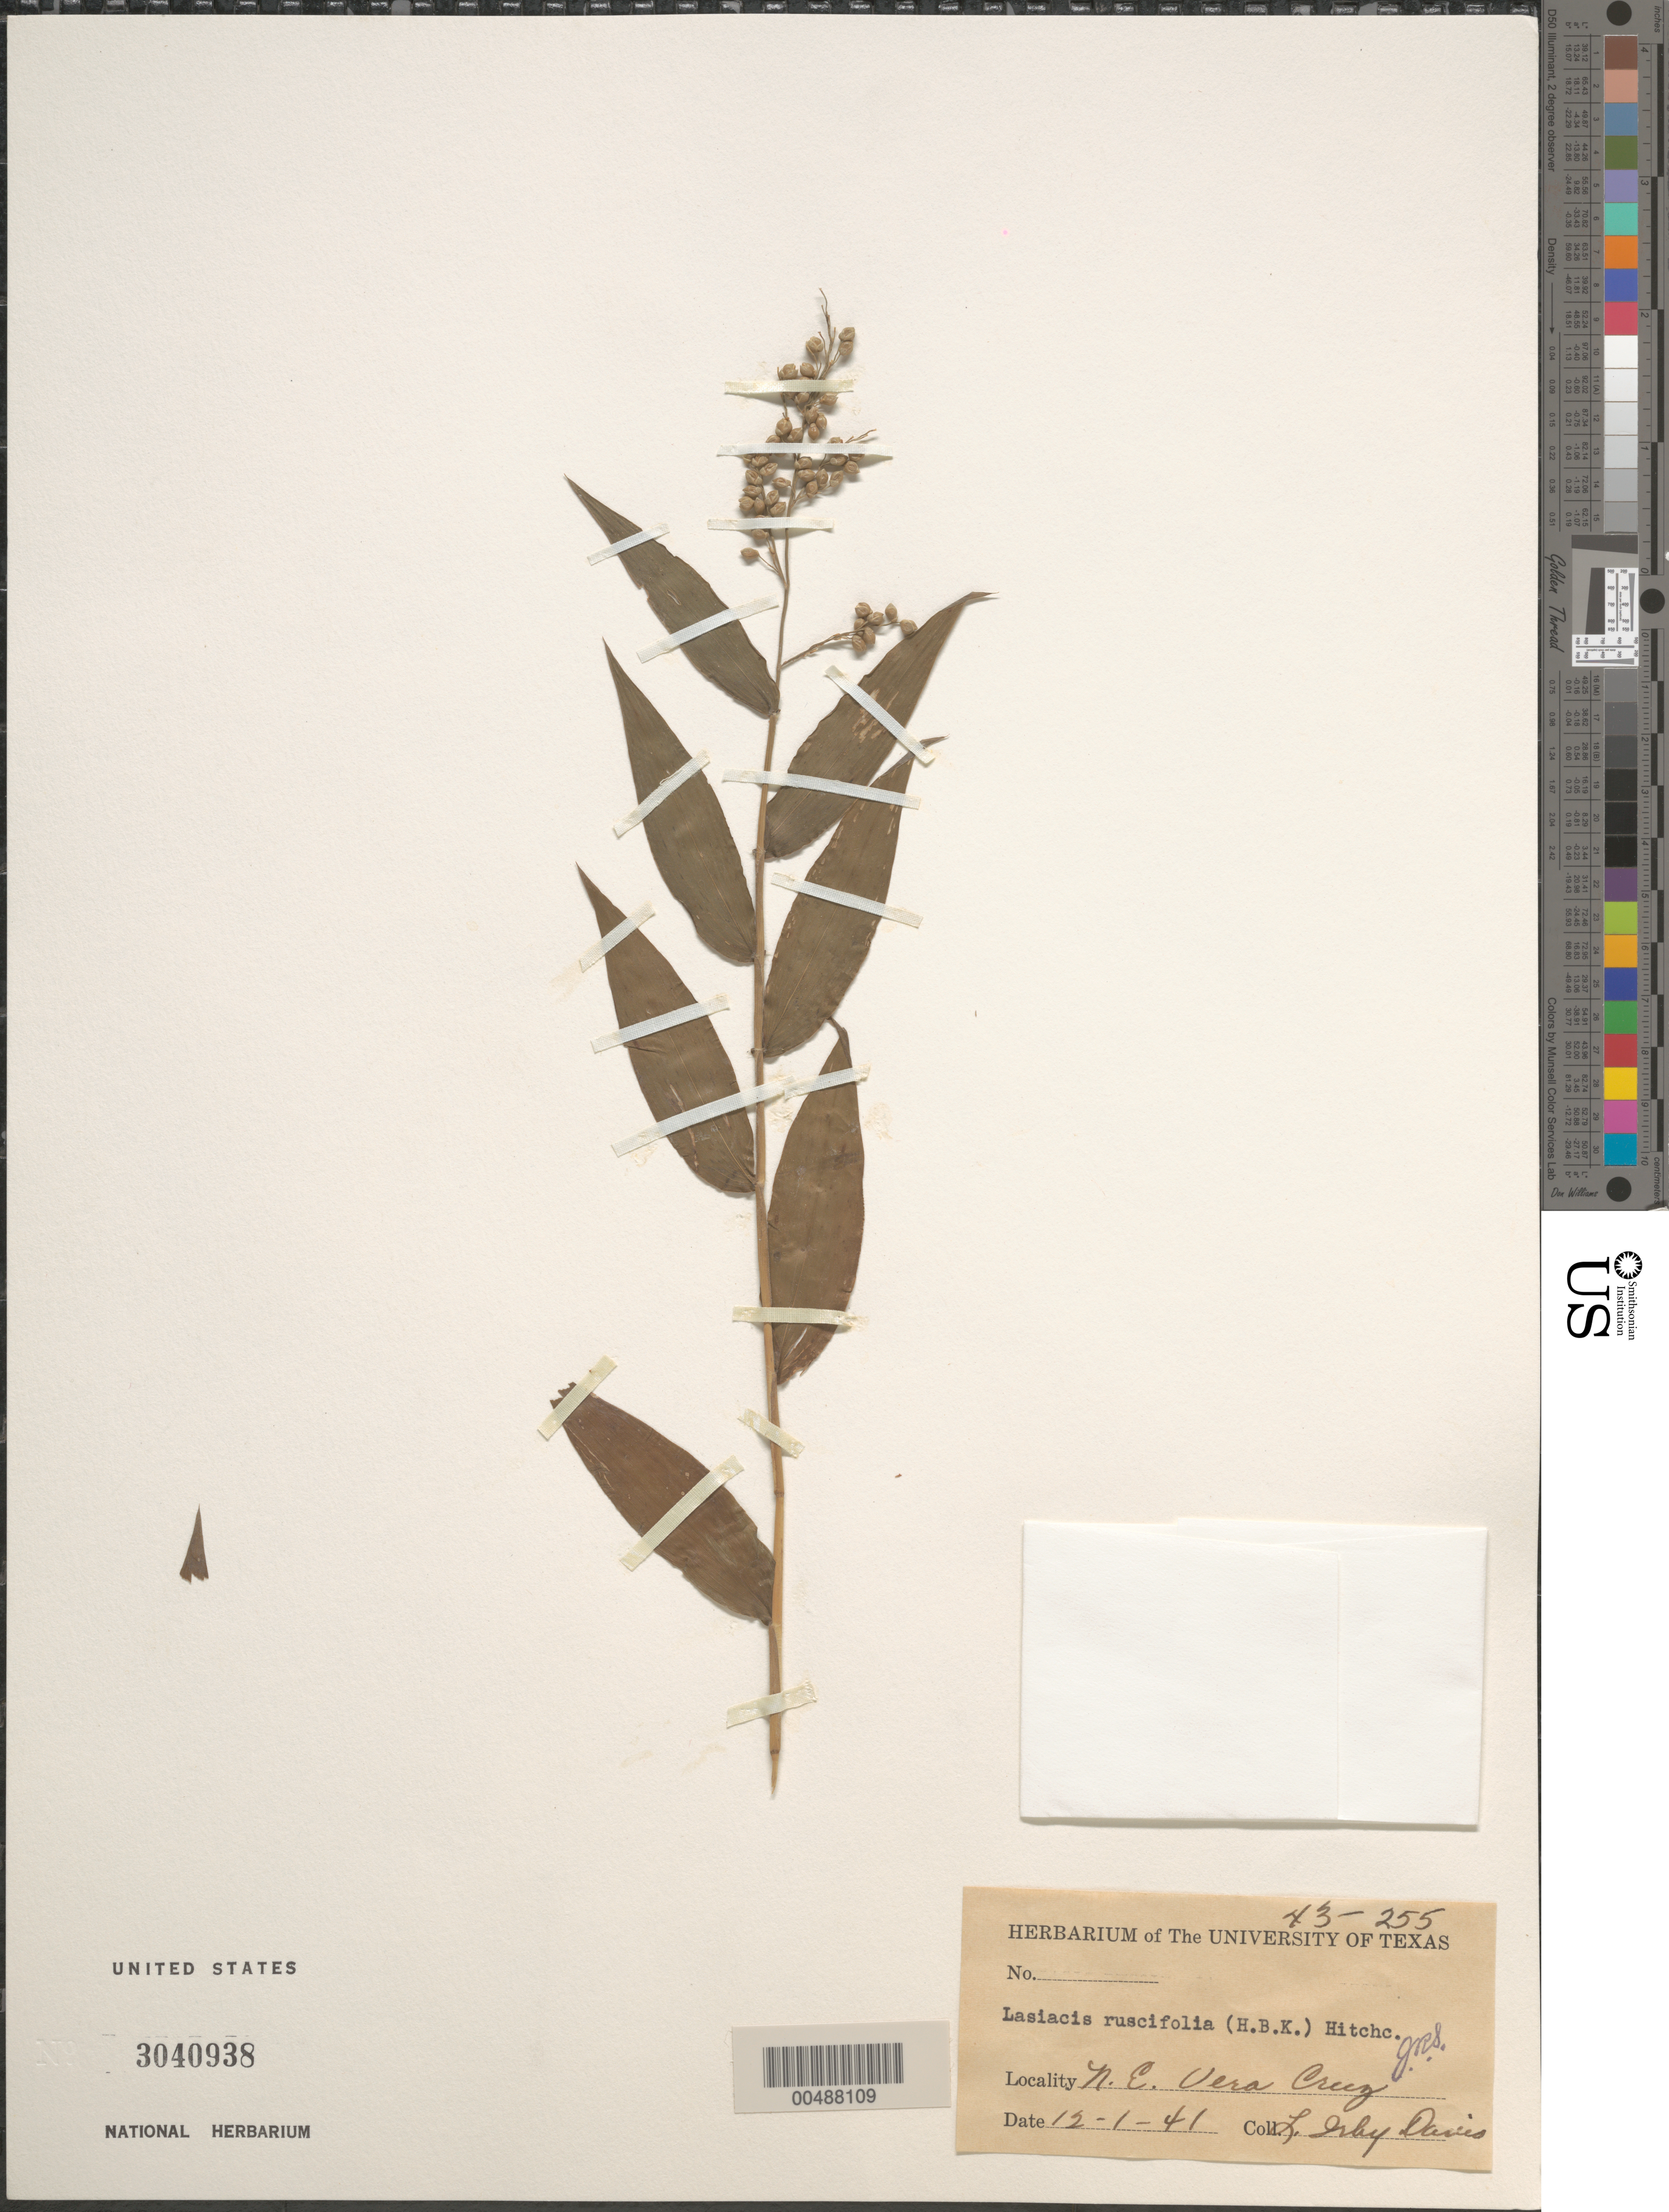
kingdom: Plantae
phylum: Tracheophyta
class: Liliopsida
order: Poales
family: Poaceae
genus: Lasiacis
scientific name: Lasiacis ruscifolia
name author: (Kunth) Hitchc.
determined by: S., J. R.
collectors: L. Davis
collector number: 43-255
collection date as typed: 12 Jan 1941 or 1 Dec 1941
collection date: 1941-01-12 or 1941-12-01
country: Mexico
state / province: Veracruz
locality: NE Veracruz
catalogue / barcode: US 3040938